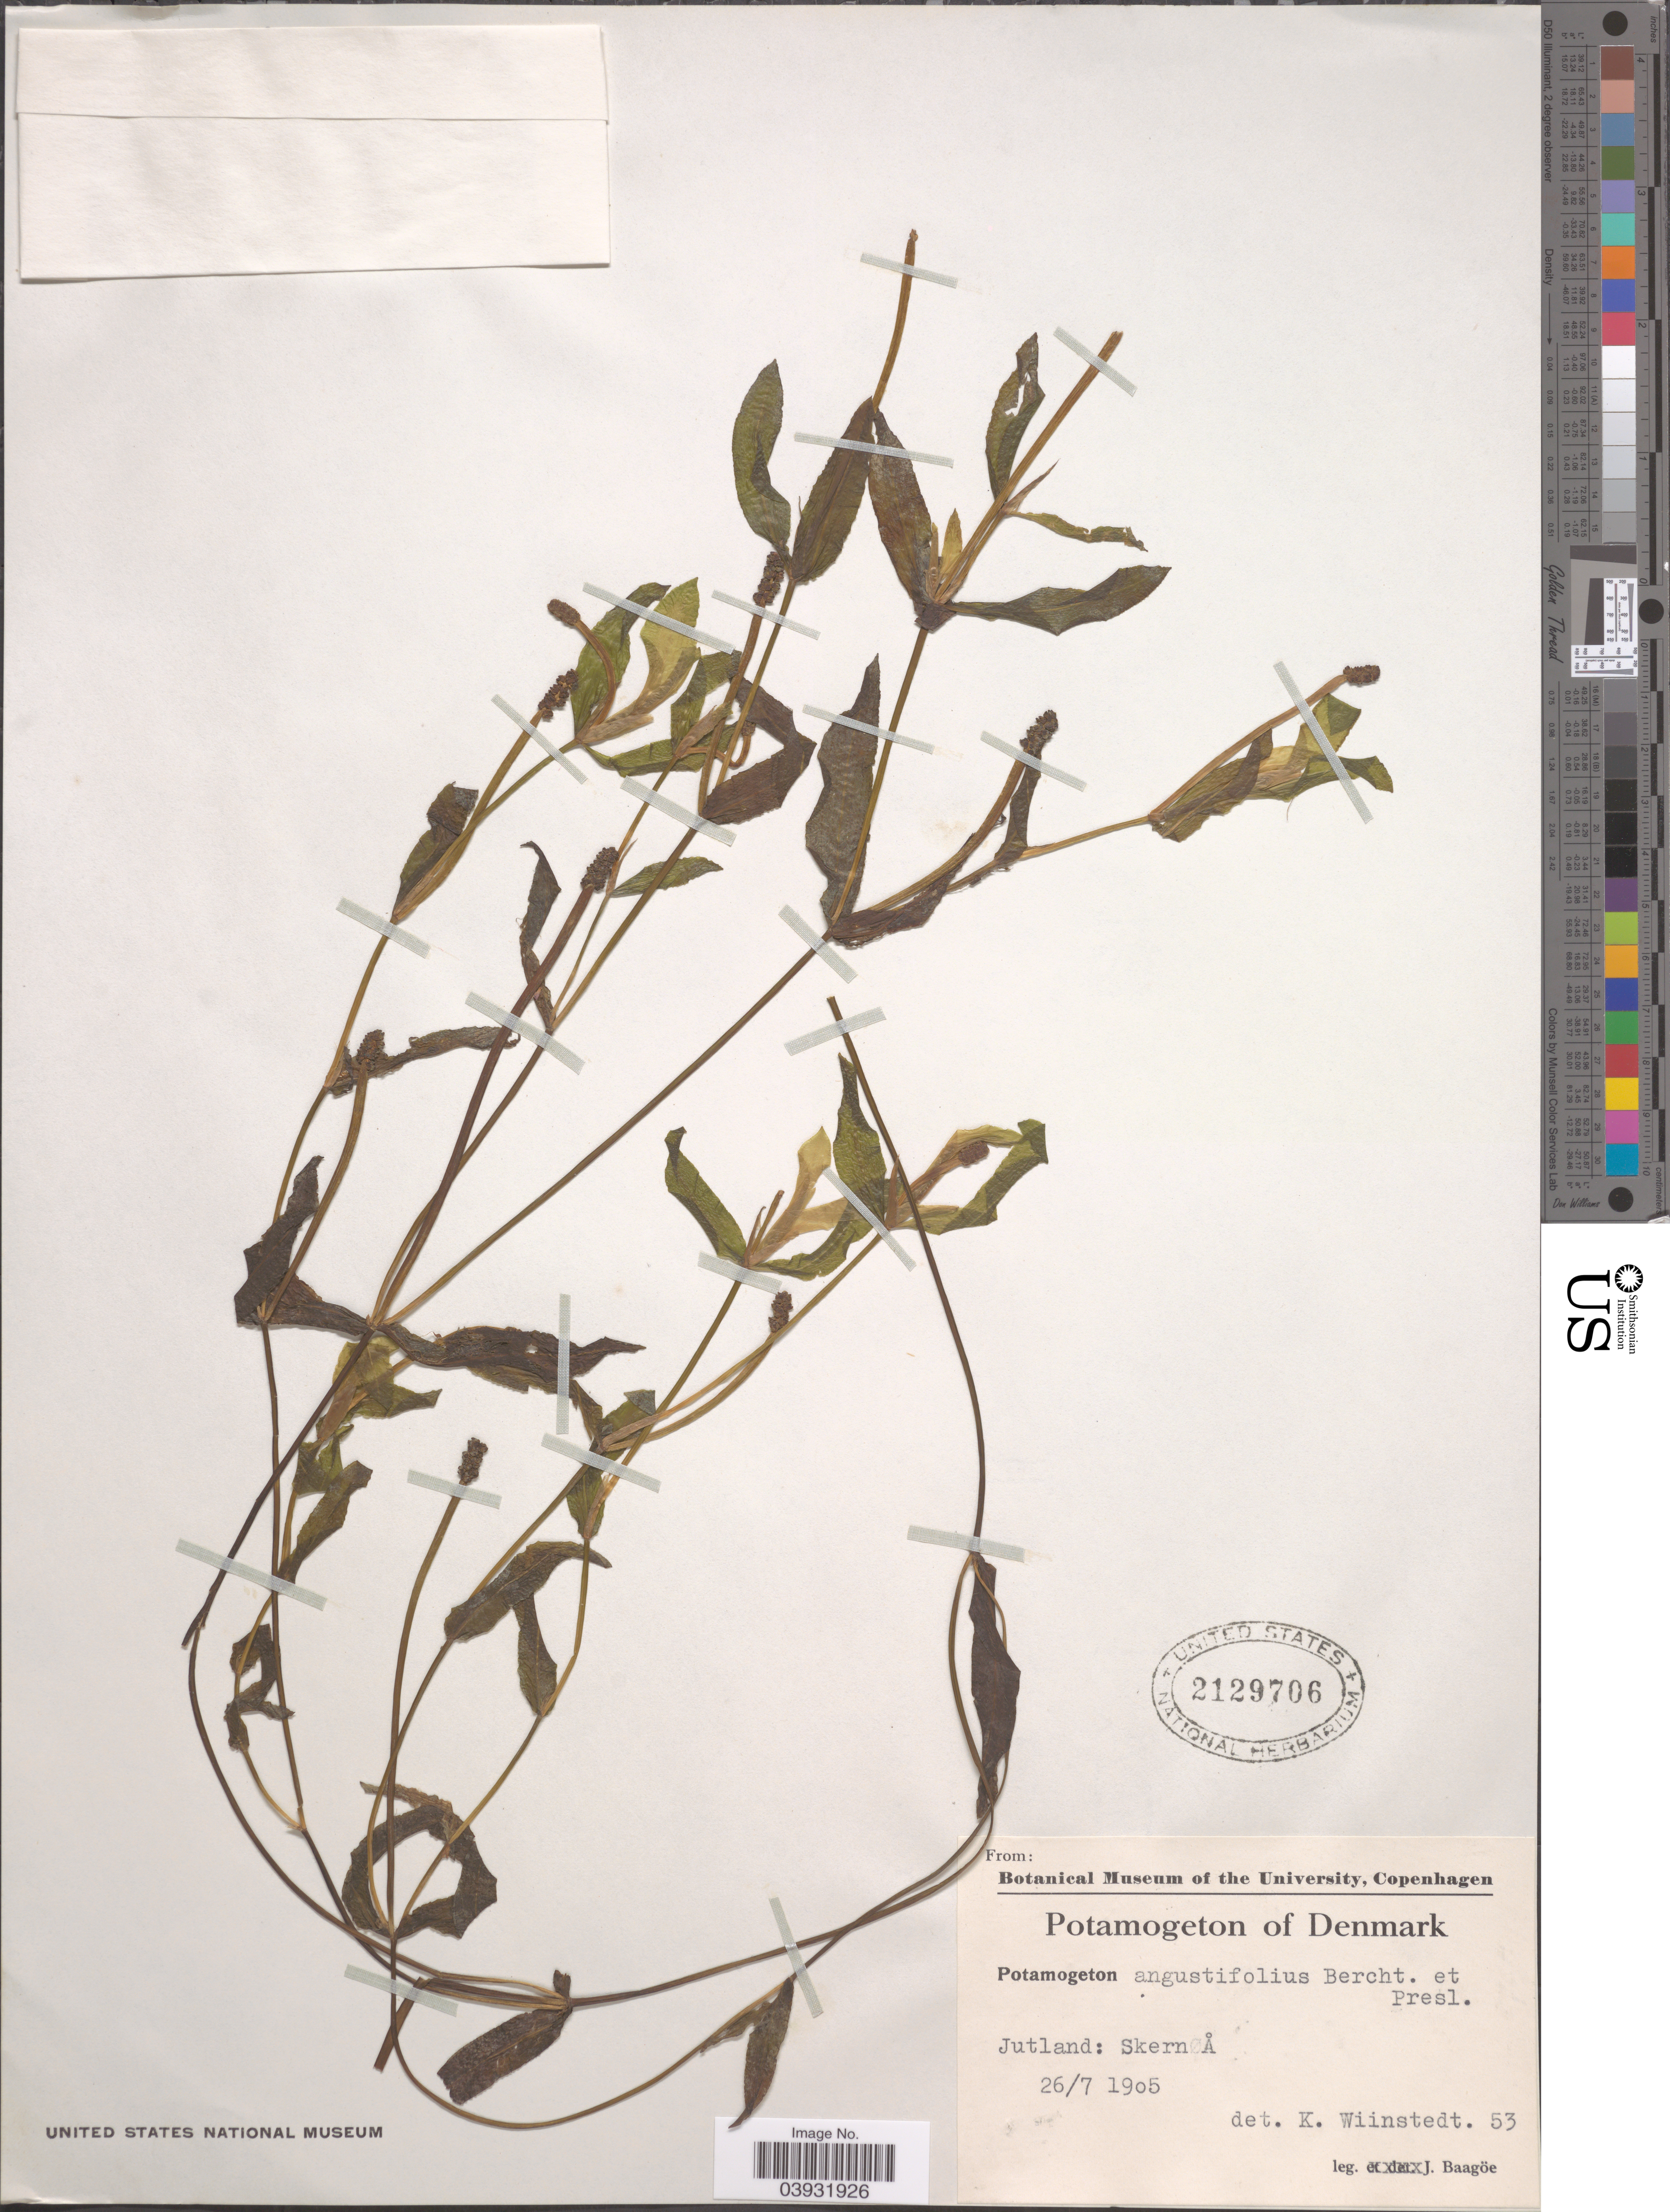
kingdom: Plantae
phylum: Tracheophyta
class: Liliopsida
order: Alismatales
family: Potamogetonaceae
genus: Potamogeton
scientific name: Potamogeton angustifolius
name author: Bercht. & J. Presl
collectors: J. Baagoe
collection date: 1905-07-26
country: Denmark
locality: Jutland: Skern Ǻ.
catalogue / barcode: US 2129706